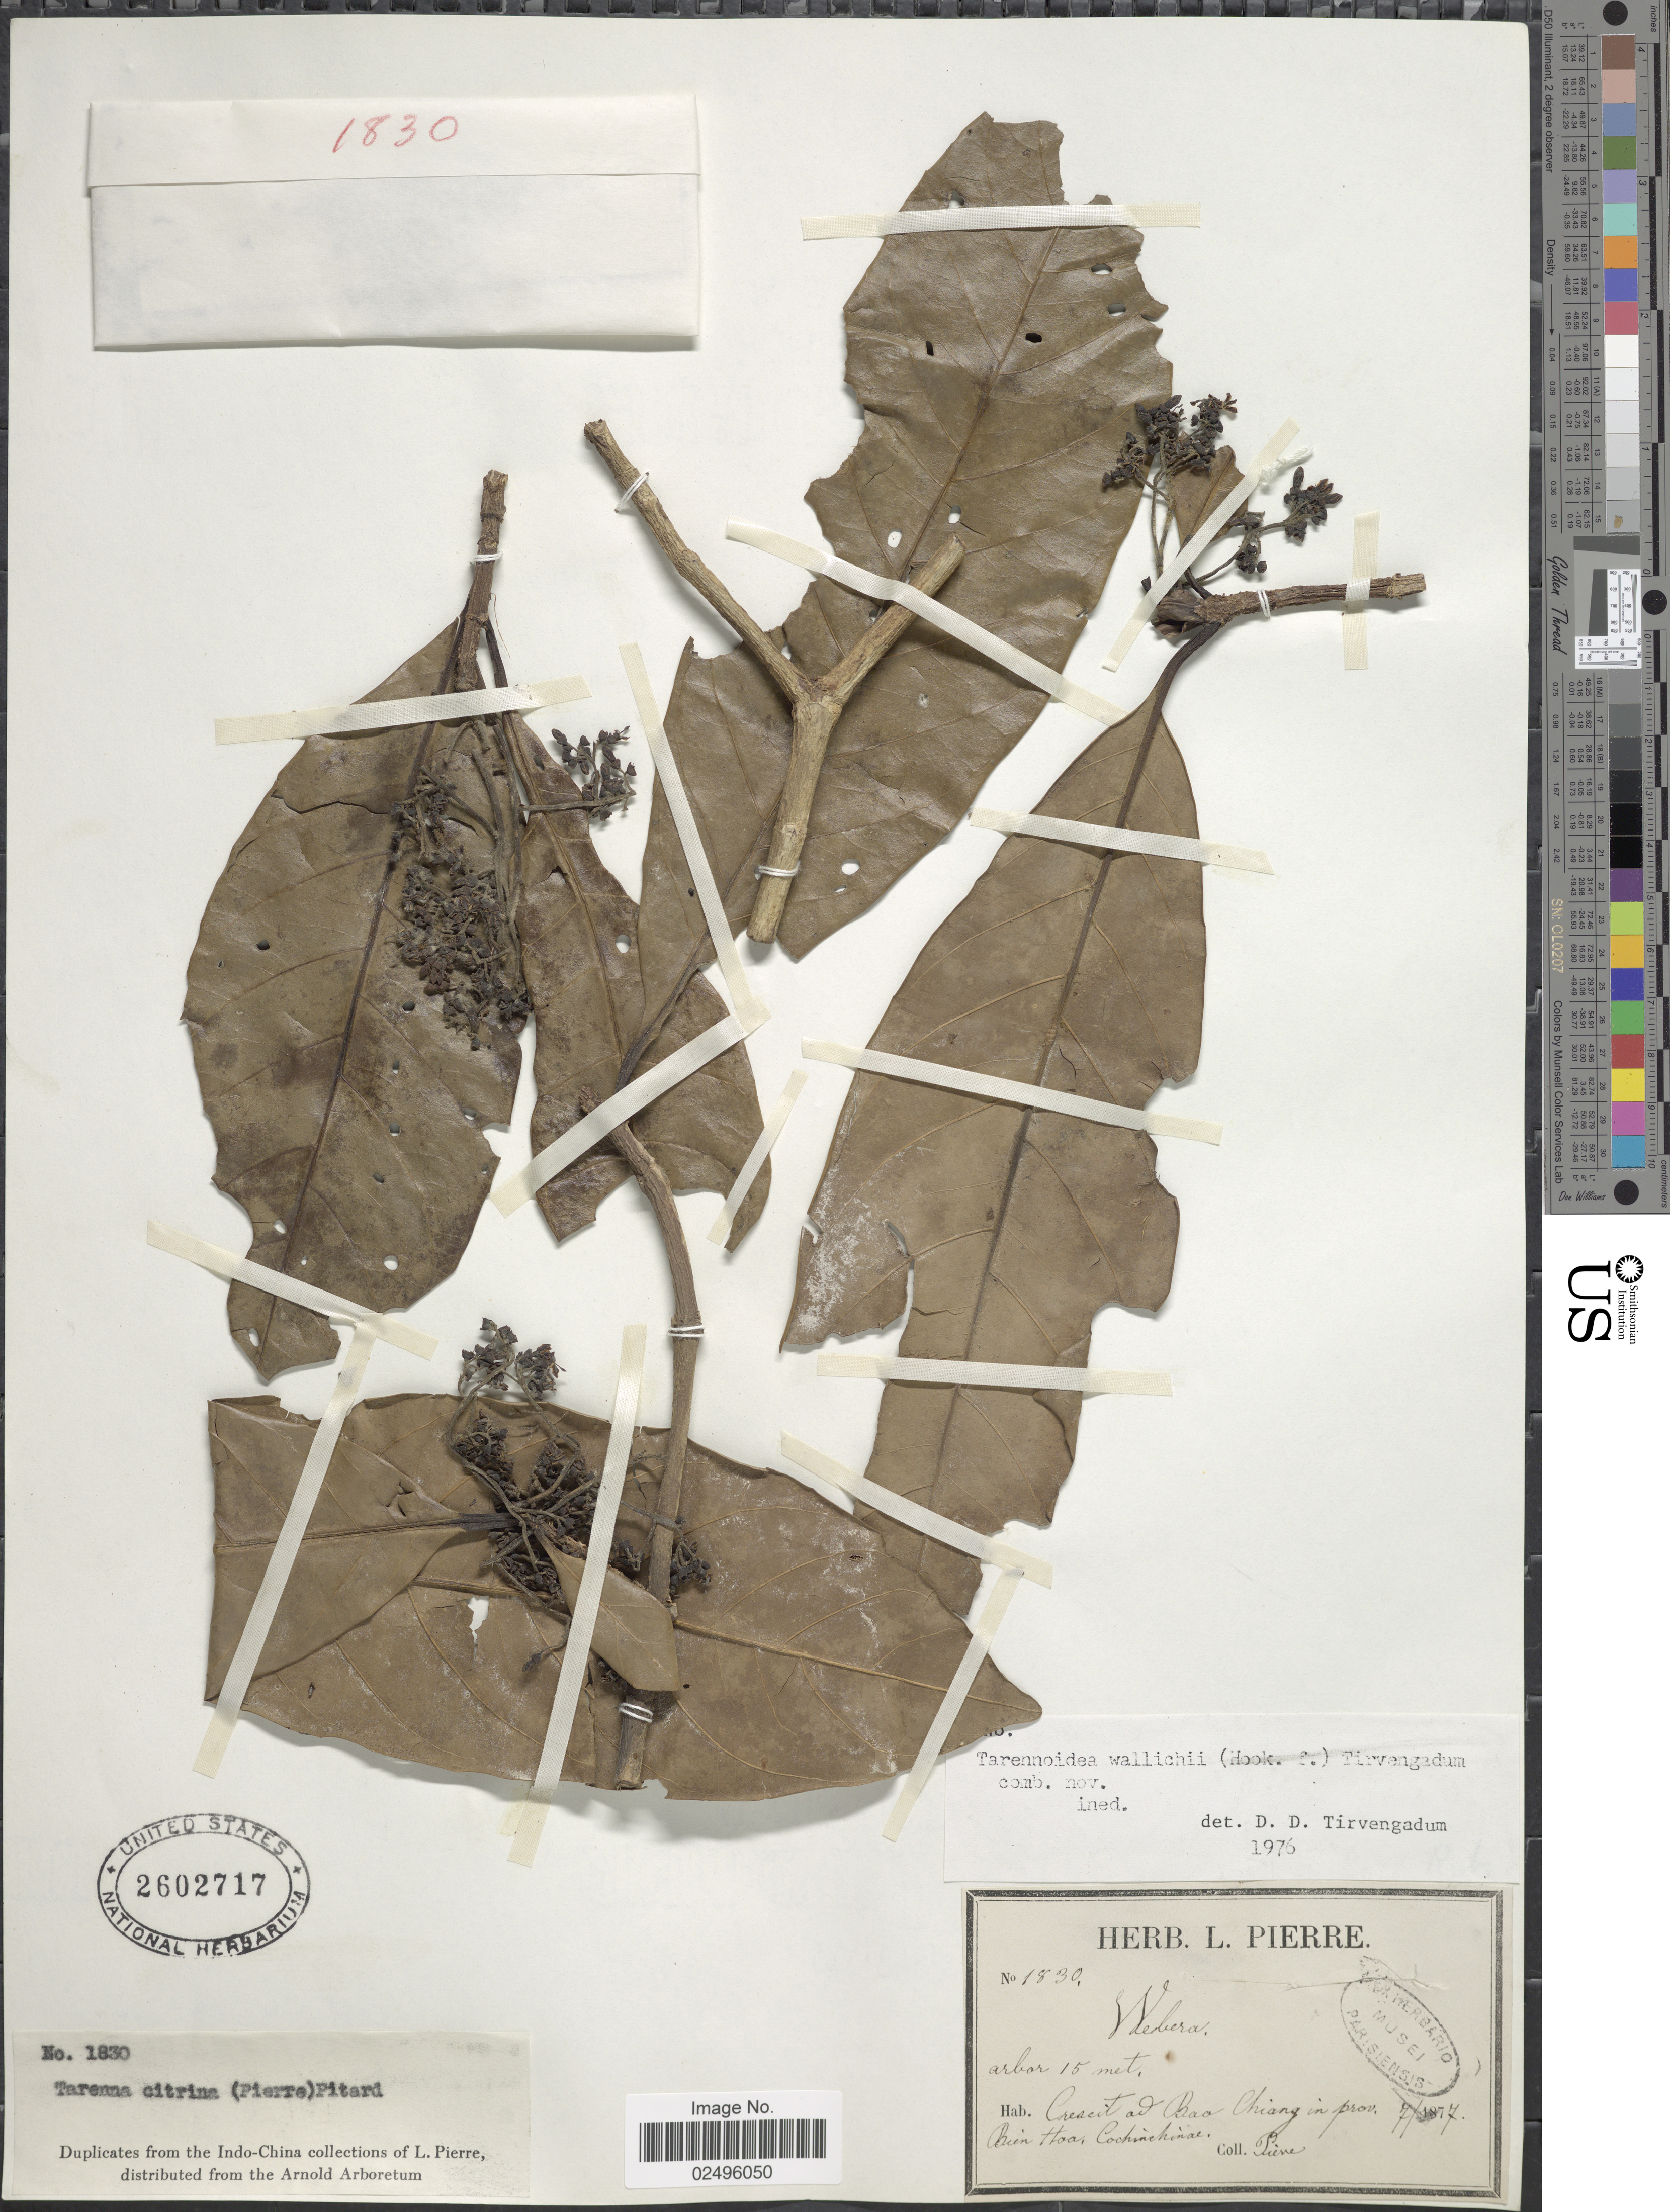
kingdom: Plantae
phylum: Tracheophyta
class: Magnoliopsida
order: Gentianales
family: Rubiaceae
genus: Tarennoidea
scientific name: Tarennoidea wallichii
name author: (Hook. f.) Tirveng. & Sastre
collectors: L. Pierre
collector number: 1830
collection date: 1877-07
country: Vietnam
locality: Crescit ad Bao Chiang in prov BainHoa, Cochinchinae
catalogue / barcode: US 2602717